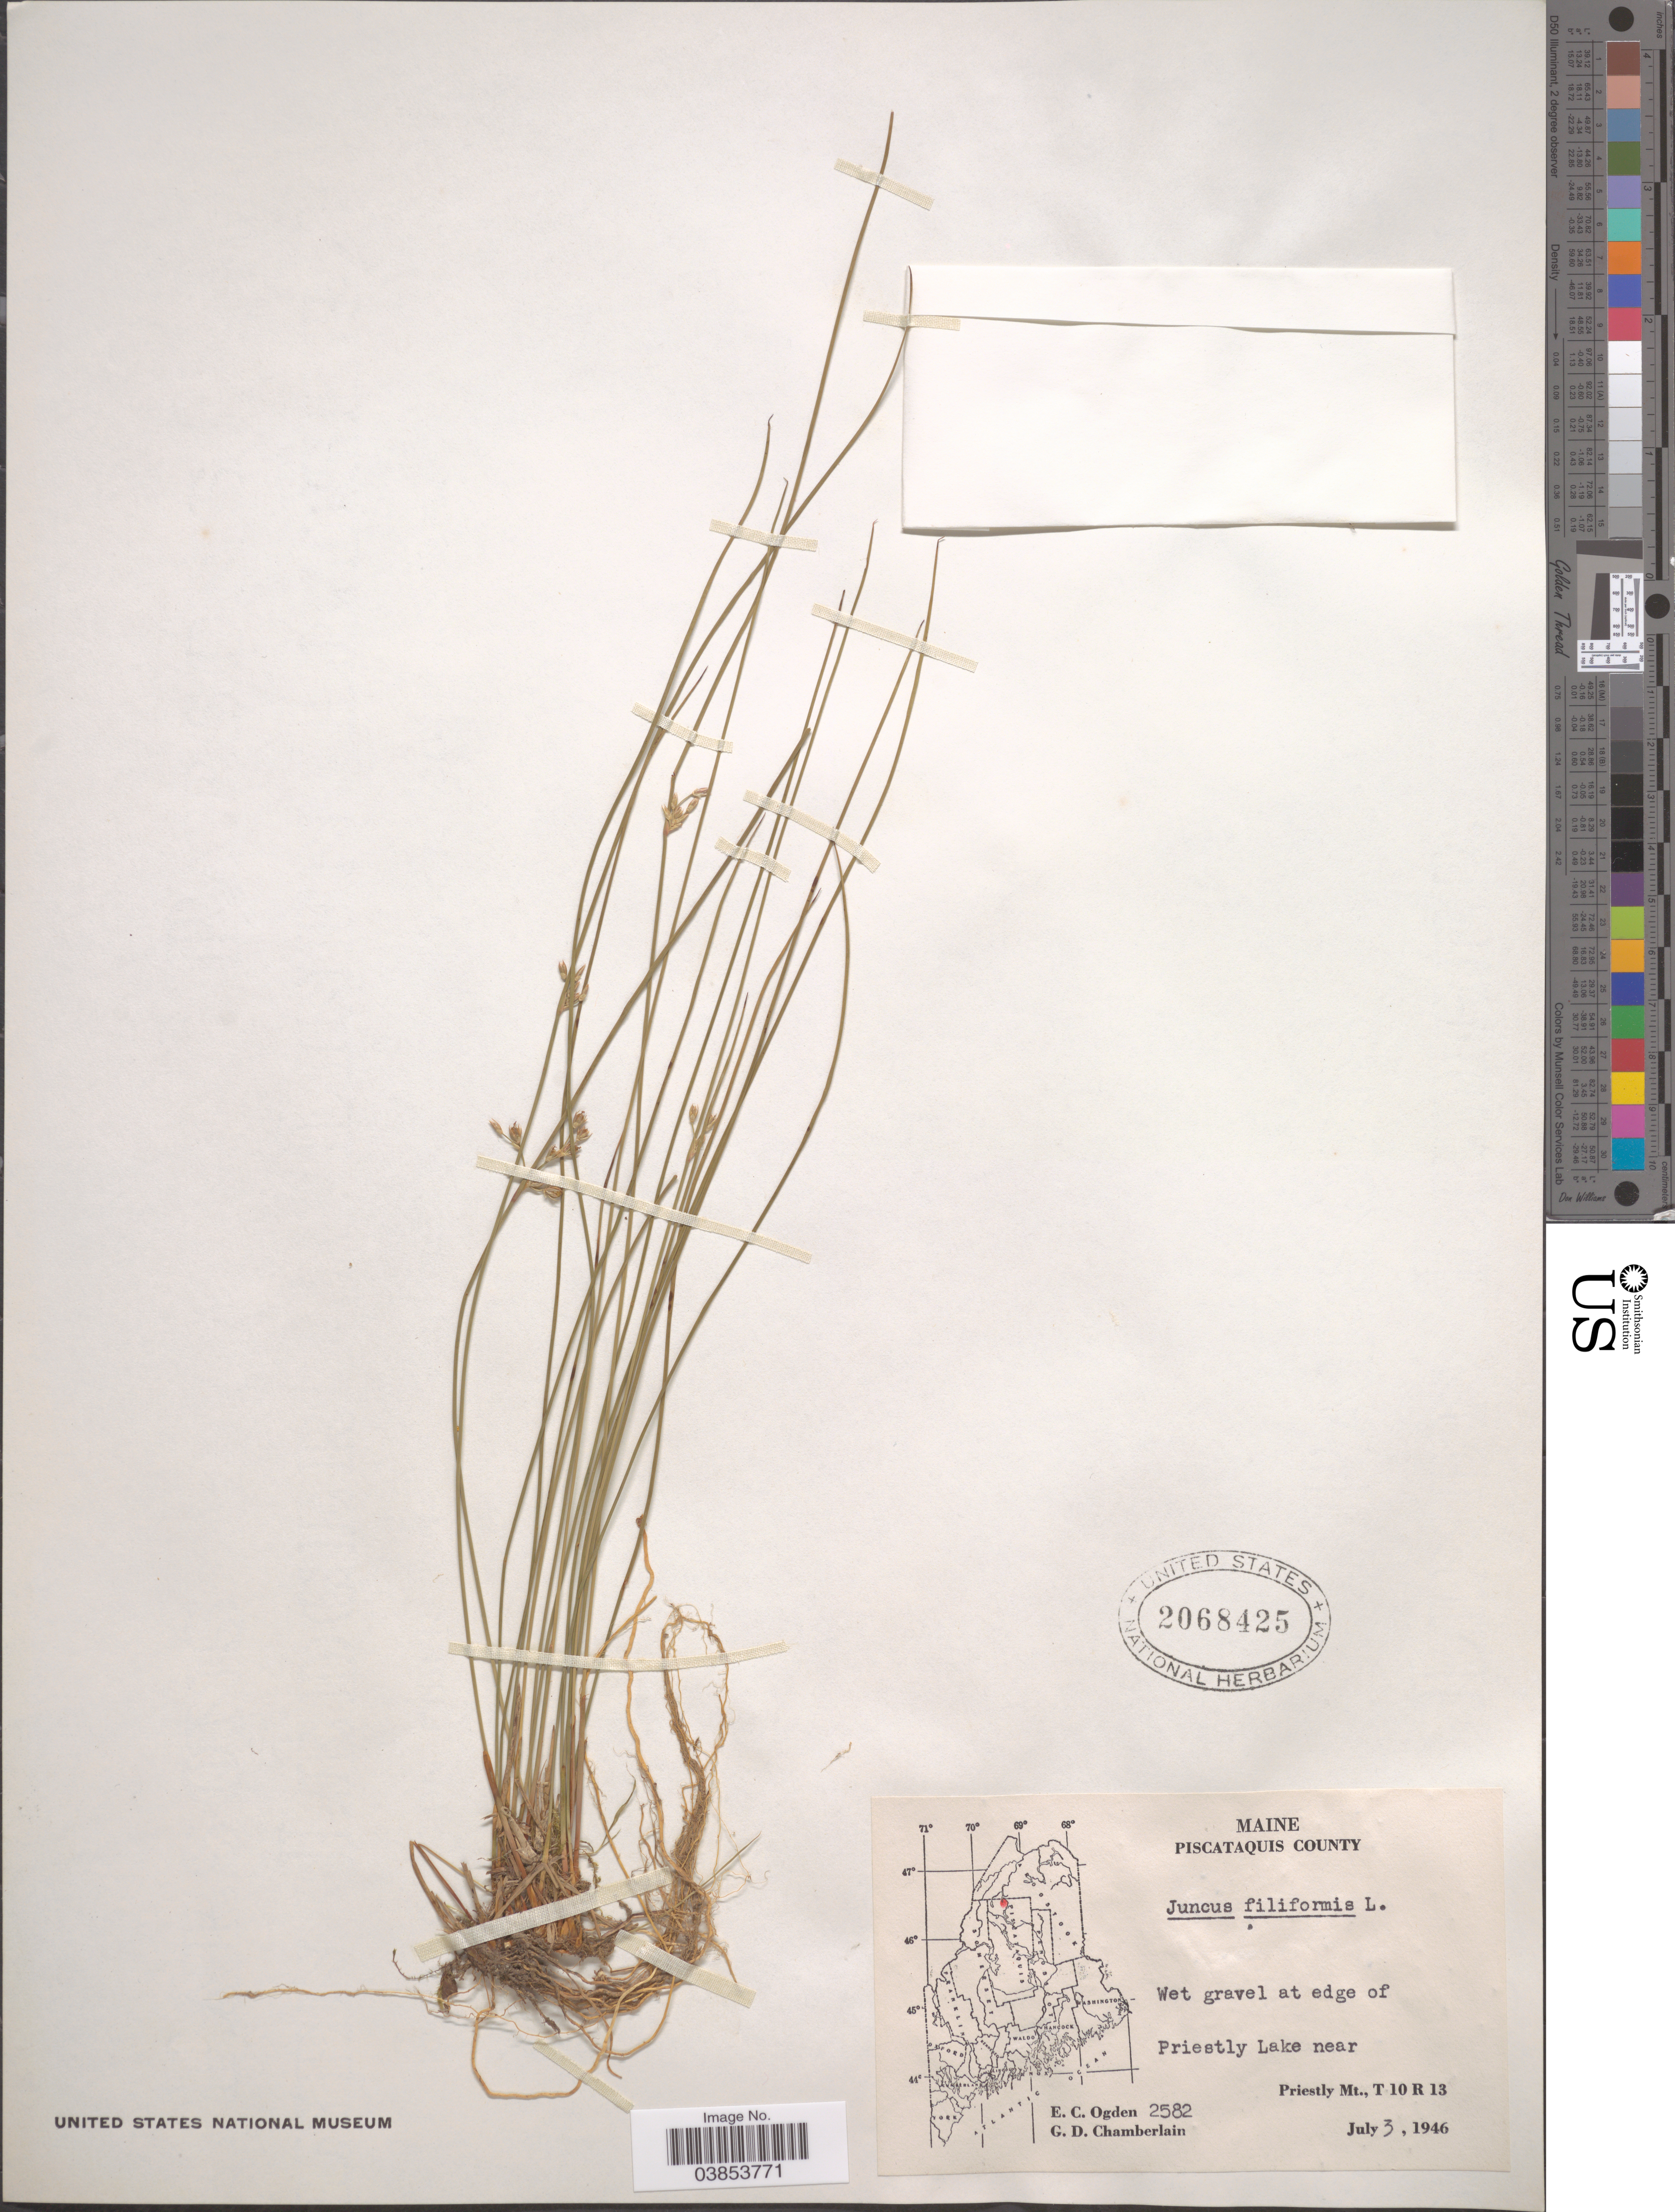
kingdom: Plantae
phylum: Tracheophyta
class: Liliopsida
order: Poales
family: Juncaceae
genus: Juncus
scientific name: Juncus filiformis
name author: L.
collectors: E. Ogden & G. D. Chamberlain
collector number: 2582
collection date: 1946-07-03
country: United States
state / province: Maine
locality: Piscataquis County. Wet gravel at edge of Priestly Lake near Priestly Mt. T 10 R 13.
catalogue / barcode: US 2068425